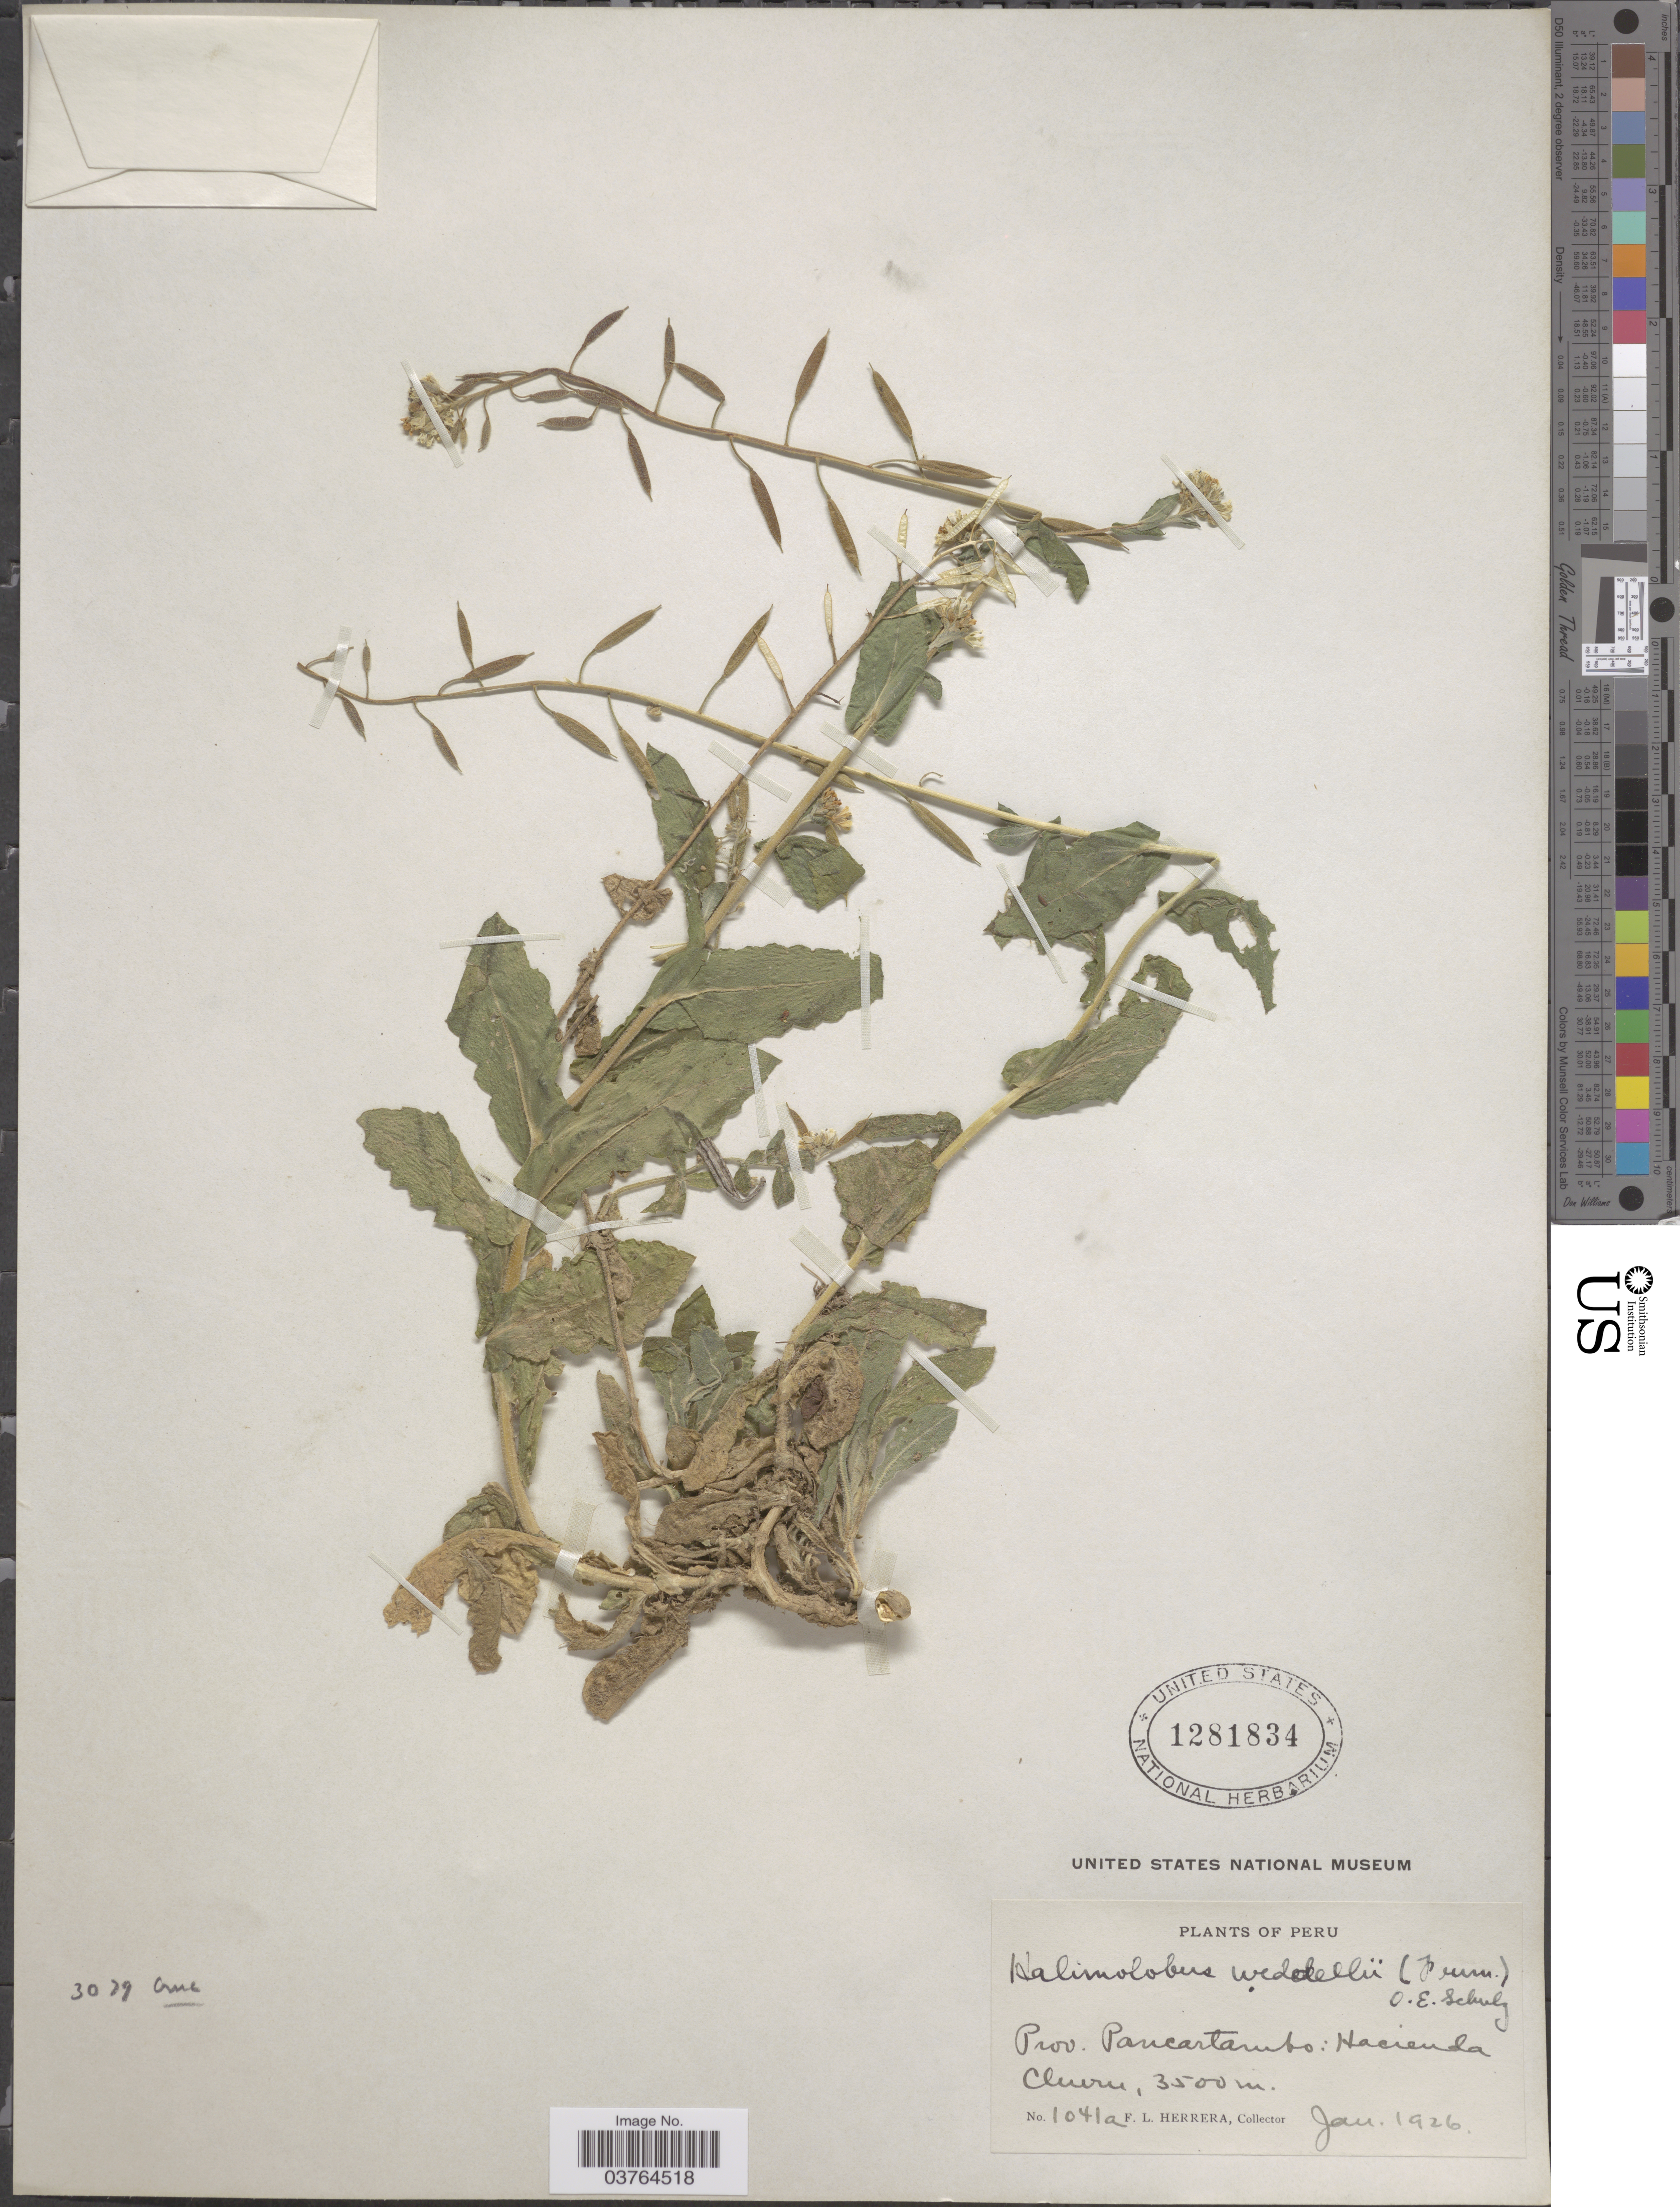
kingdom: Plantae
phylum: Tracheophyta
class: Magnoliopsida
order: Brassicales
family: Brassicaceae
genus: Exhalimolobos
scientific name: Exhalimolobos hispidulus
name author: (DC.) Al-Shehbaz & C.D. Bailey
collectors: F. L. Herrera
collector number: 1041a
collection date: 1926-01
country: Peru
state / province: Cusco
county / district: Paucartambo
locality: Paucartambo, Hacienda Churu.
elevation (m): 3500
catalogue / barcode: US 1281834